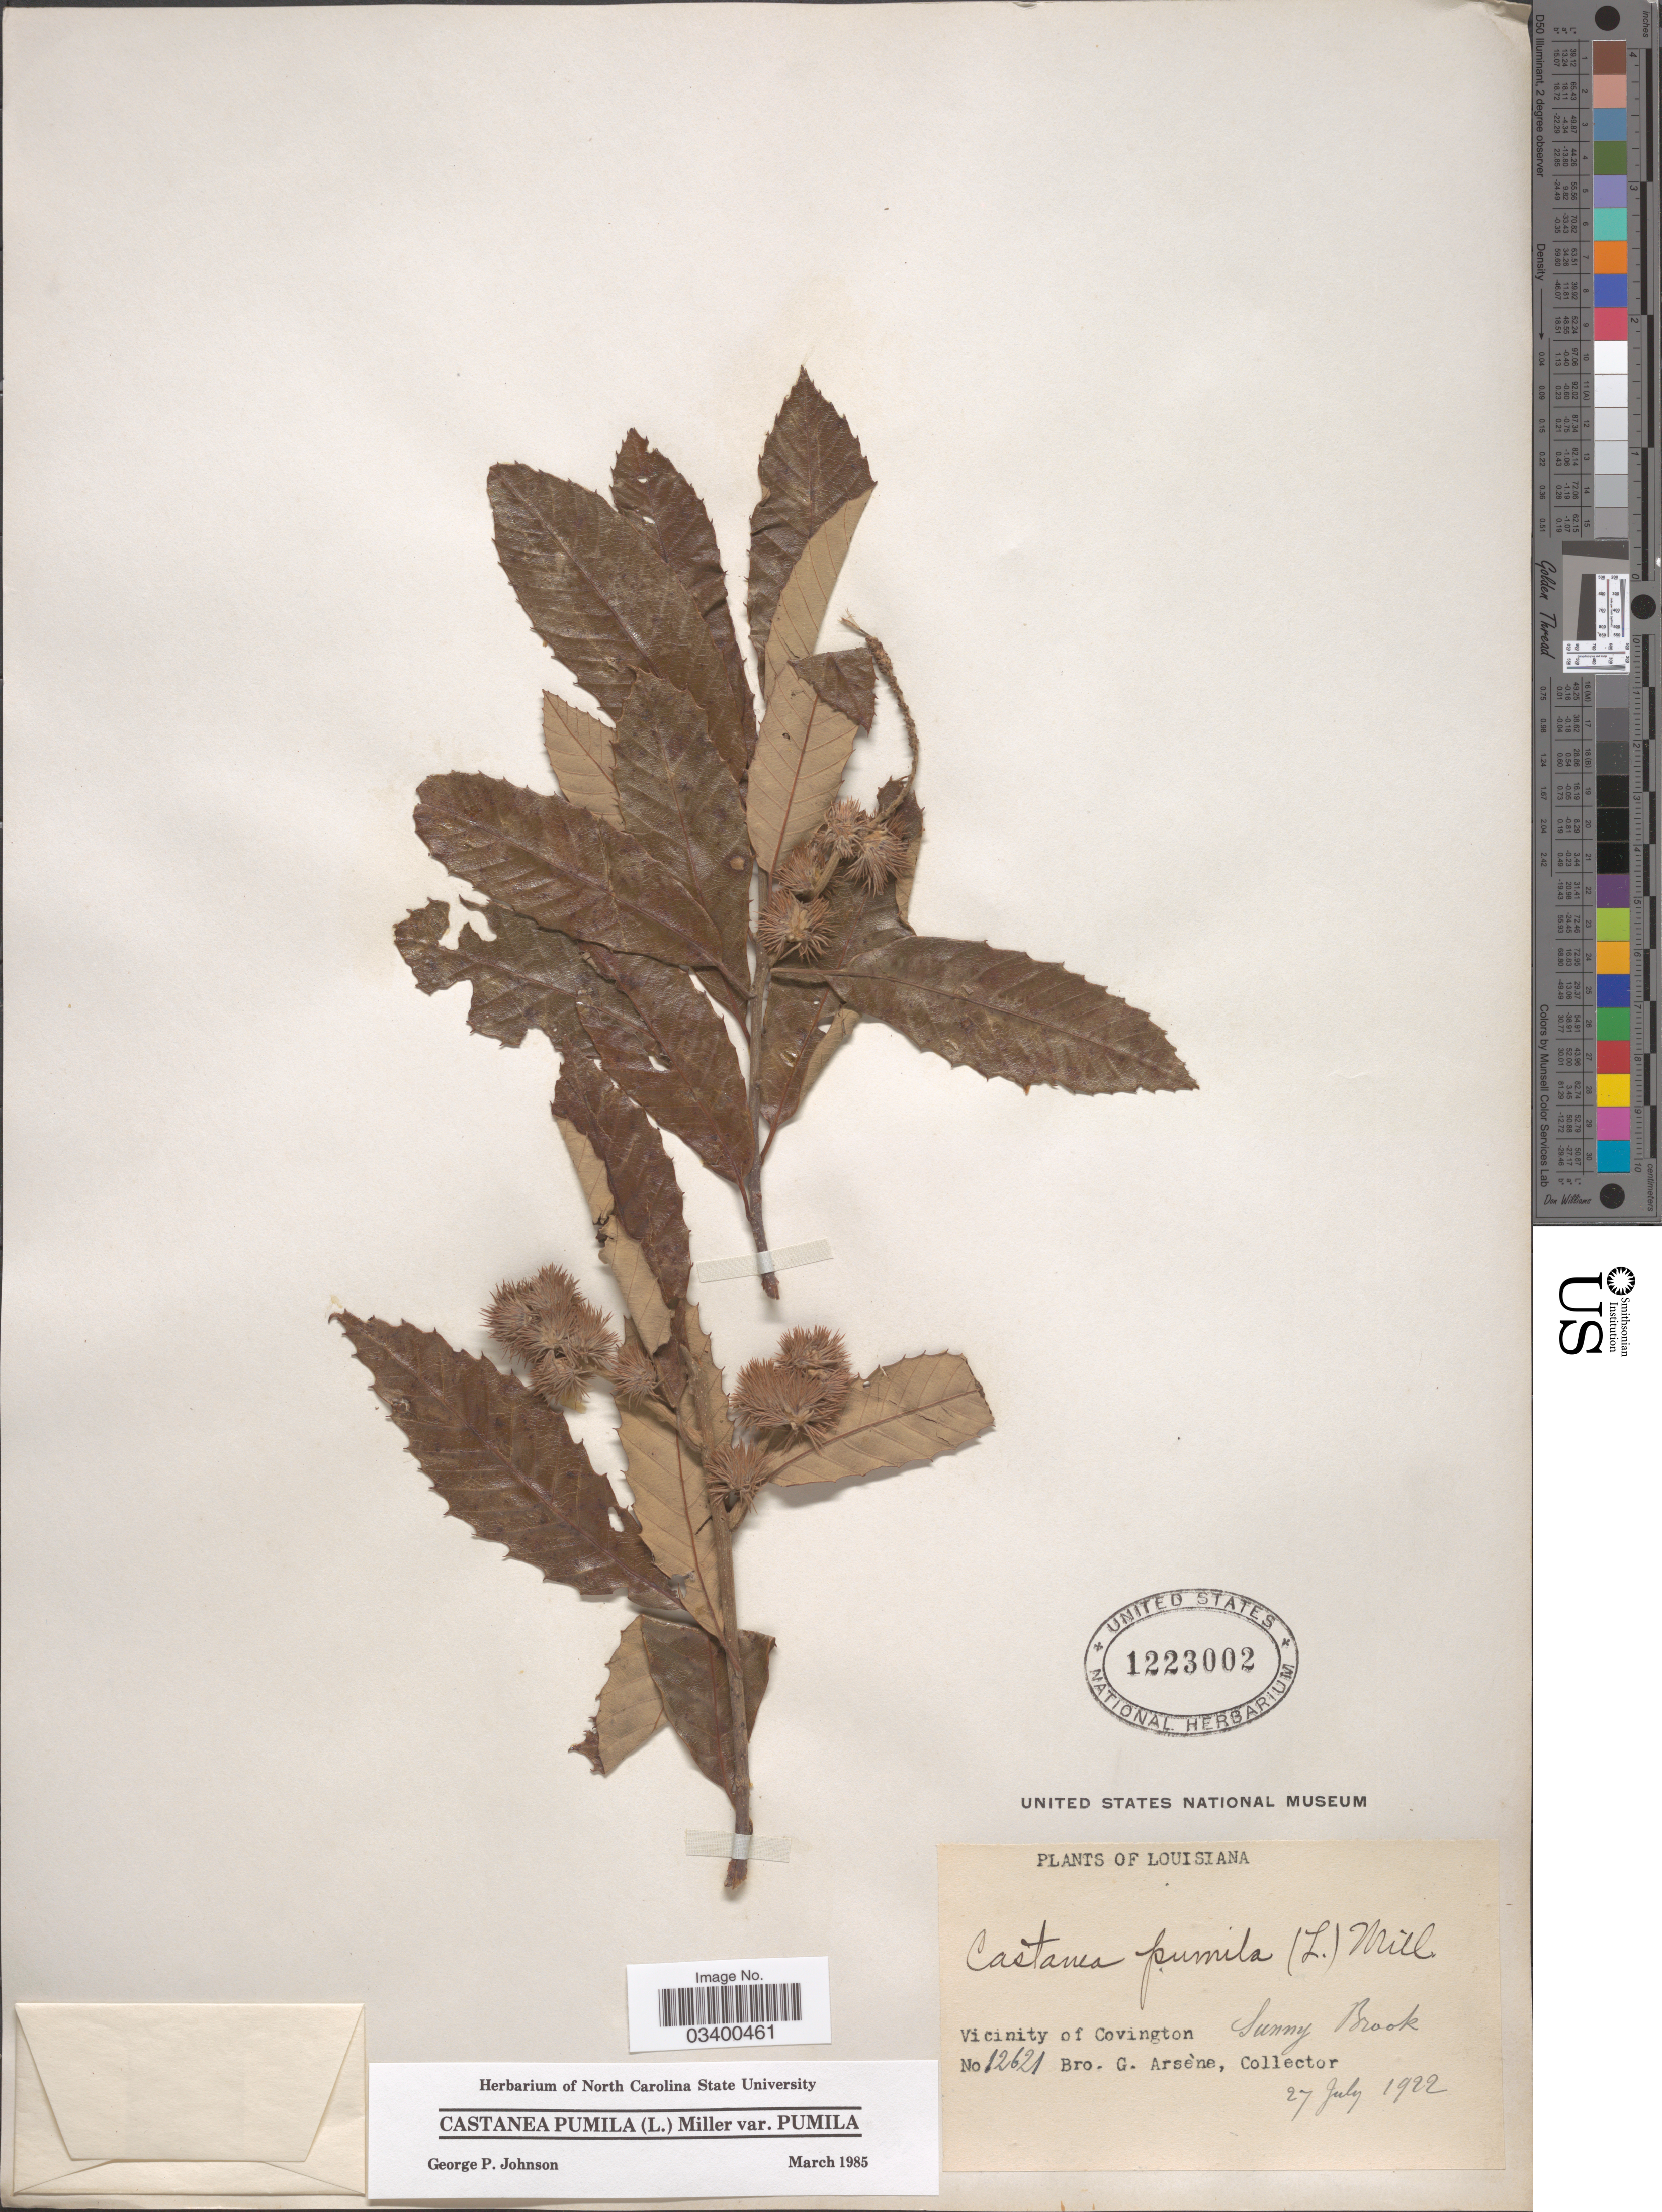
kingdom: Plantae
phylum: Tracheophyta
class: Magnoliopsida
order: Fagales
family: Fagaceae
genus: Castanea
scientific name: Castanea pumila var. pumila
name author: (L.) Mill.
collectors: Bro. G. Arsène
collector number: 12621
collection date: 1922-07-27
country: United States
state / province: Louisiana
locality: Vicinity of Covington. Sunny Brook.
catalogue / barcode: US 1223002